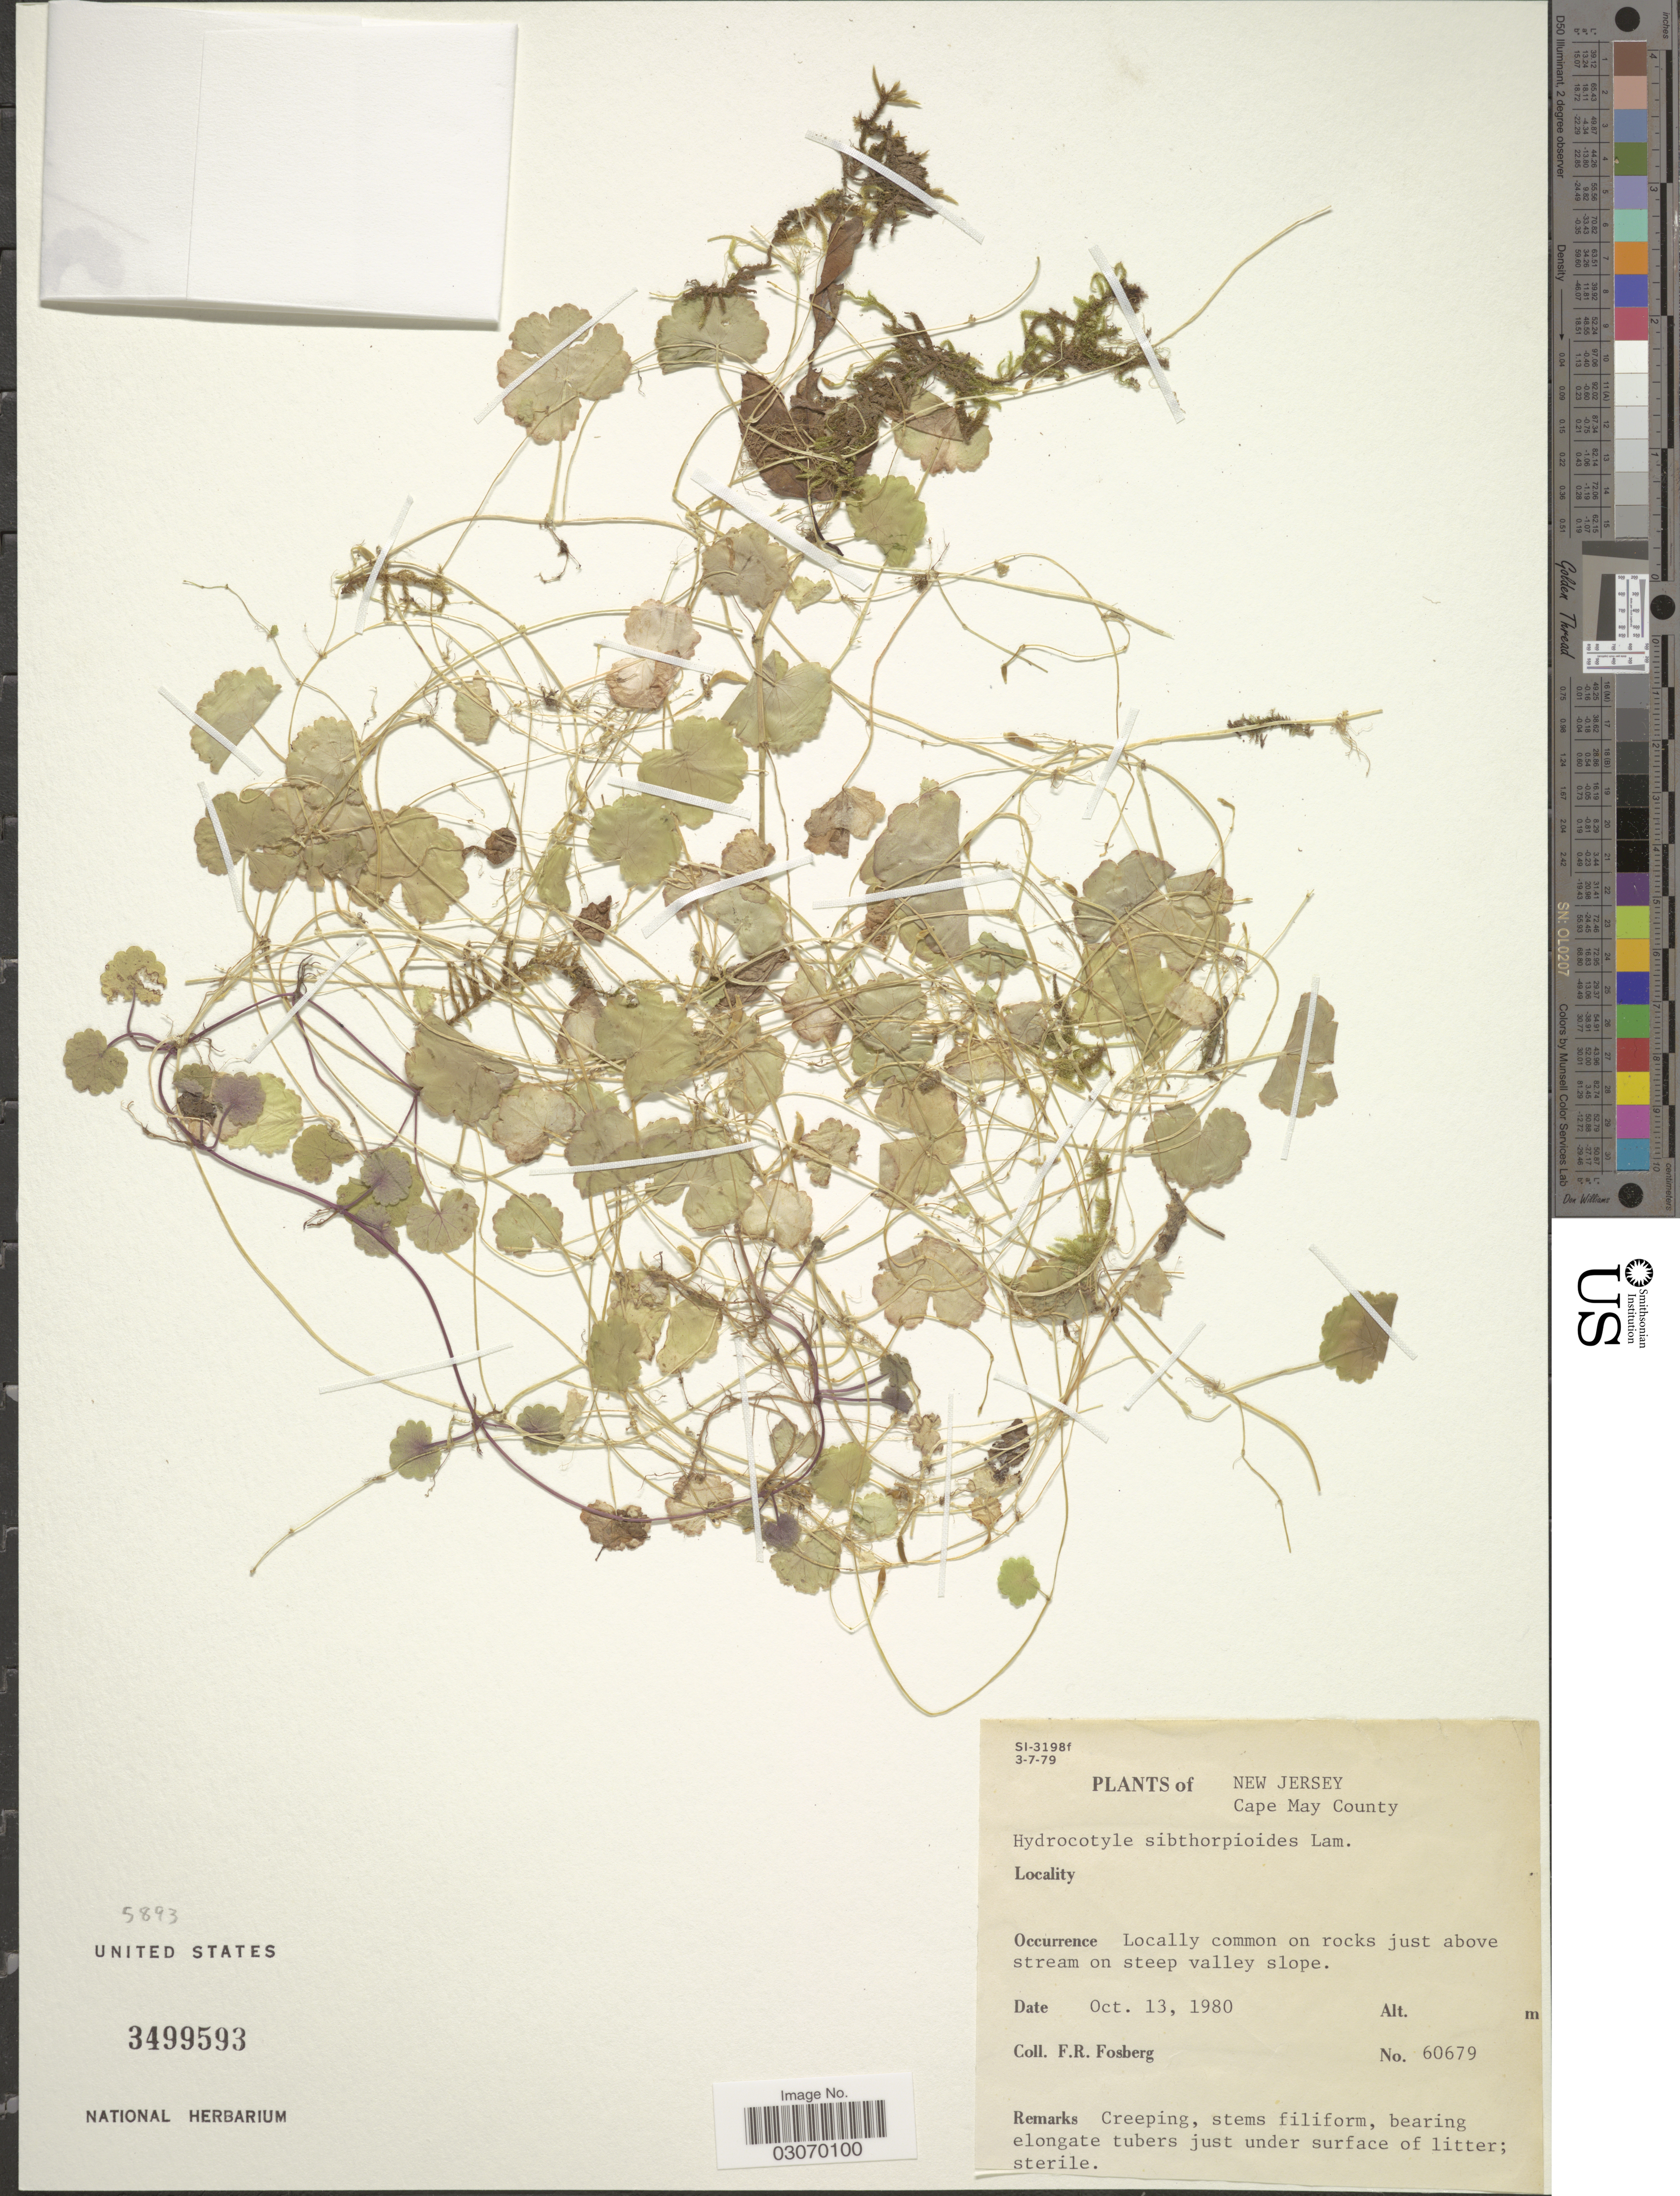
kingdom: Plantae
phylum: Tracheophyta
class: Magnoliopsida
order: Apiales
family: Araliaceae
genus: Hydrocotyle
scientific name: Hydrocotyle sibthorpioides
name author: Lam.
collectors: F. R. Fosberg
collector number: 60679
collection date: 1980-10-13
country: United States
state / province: New Jersey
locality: Cape May County. Locally common on rocks just above stream on steep valley slope.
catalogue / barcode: US 3499593